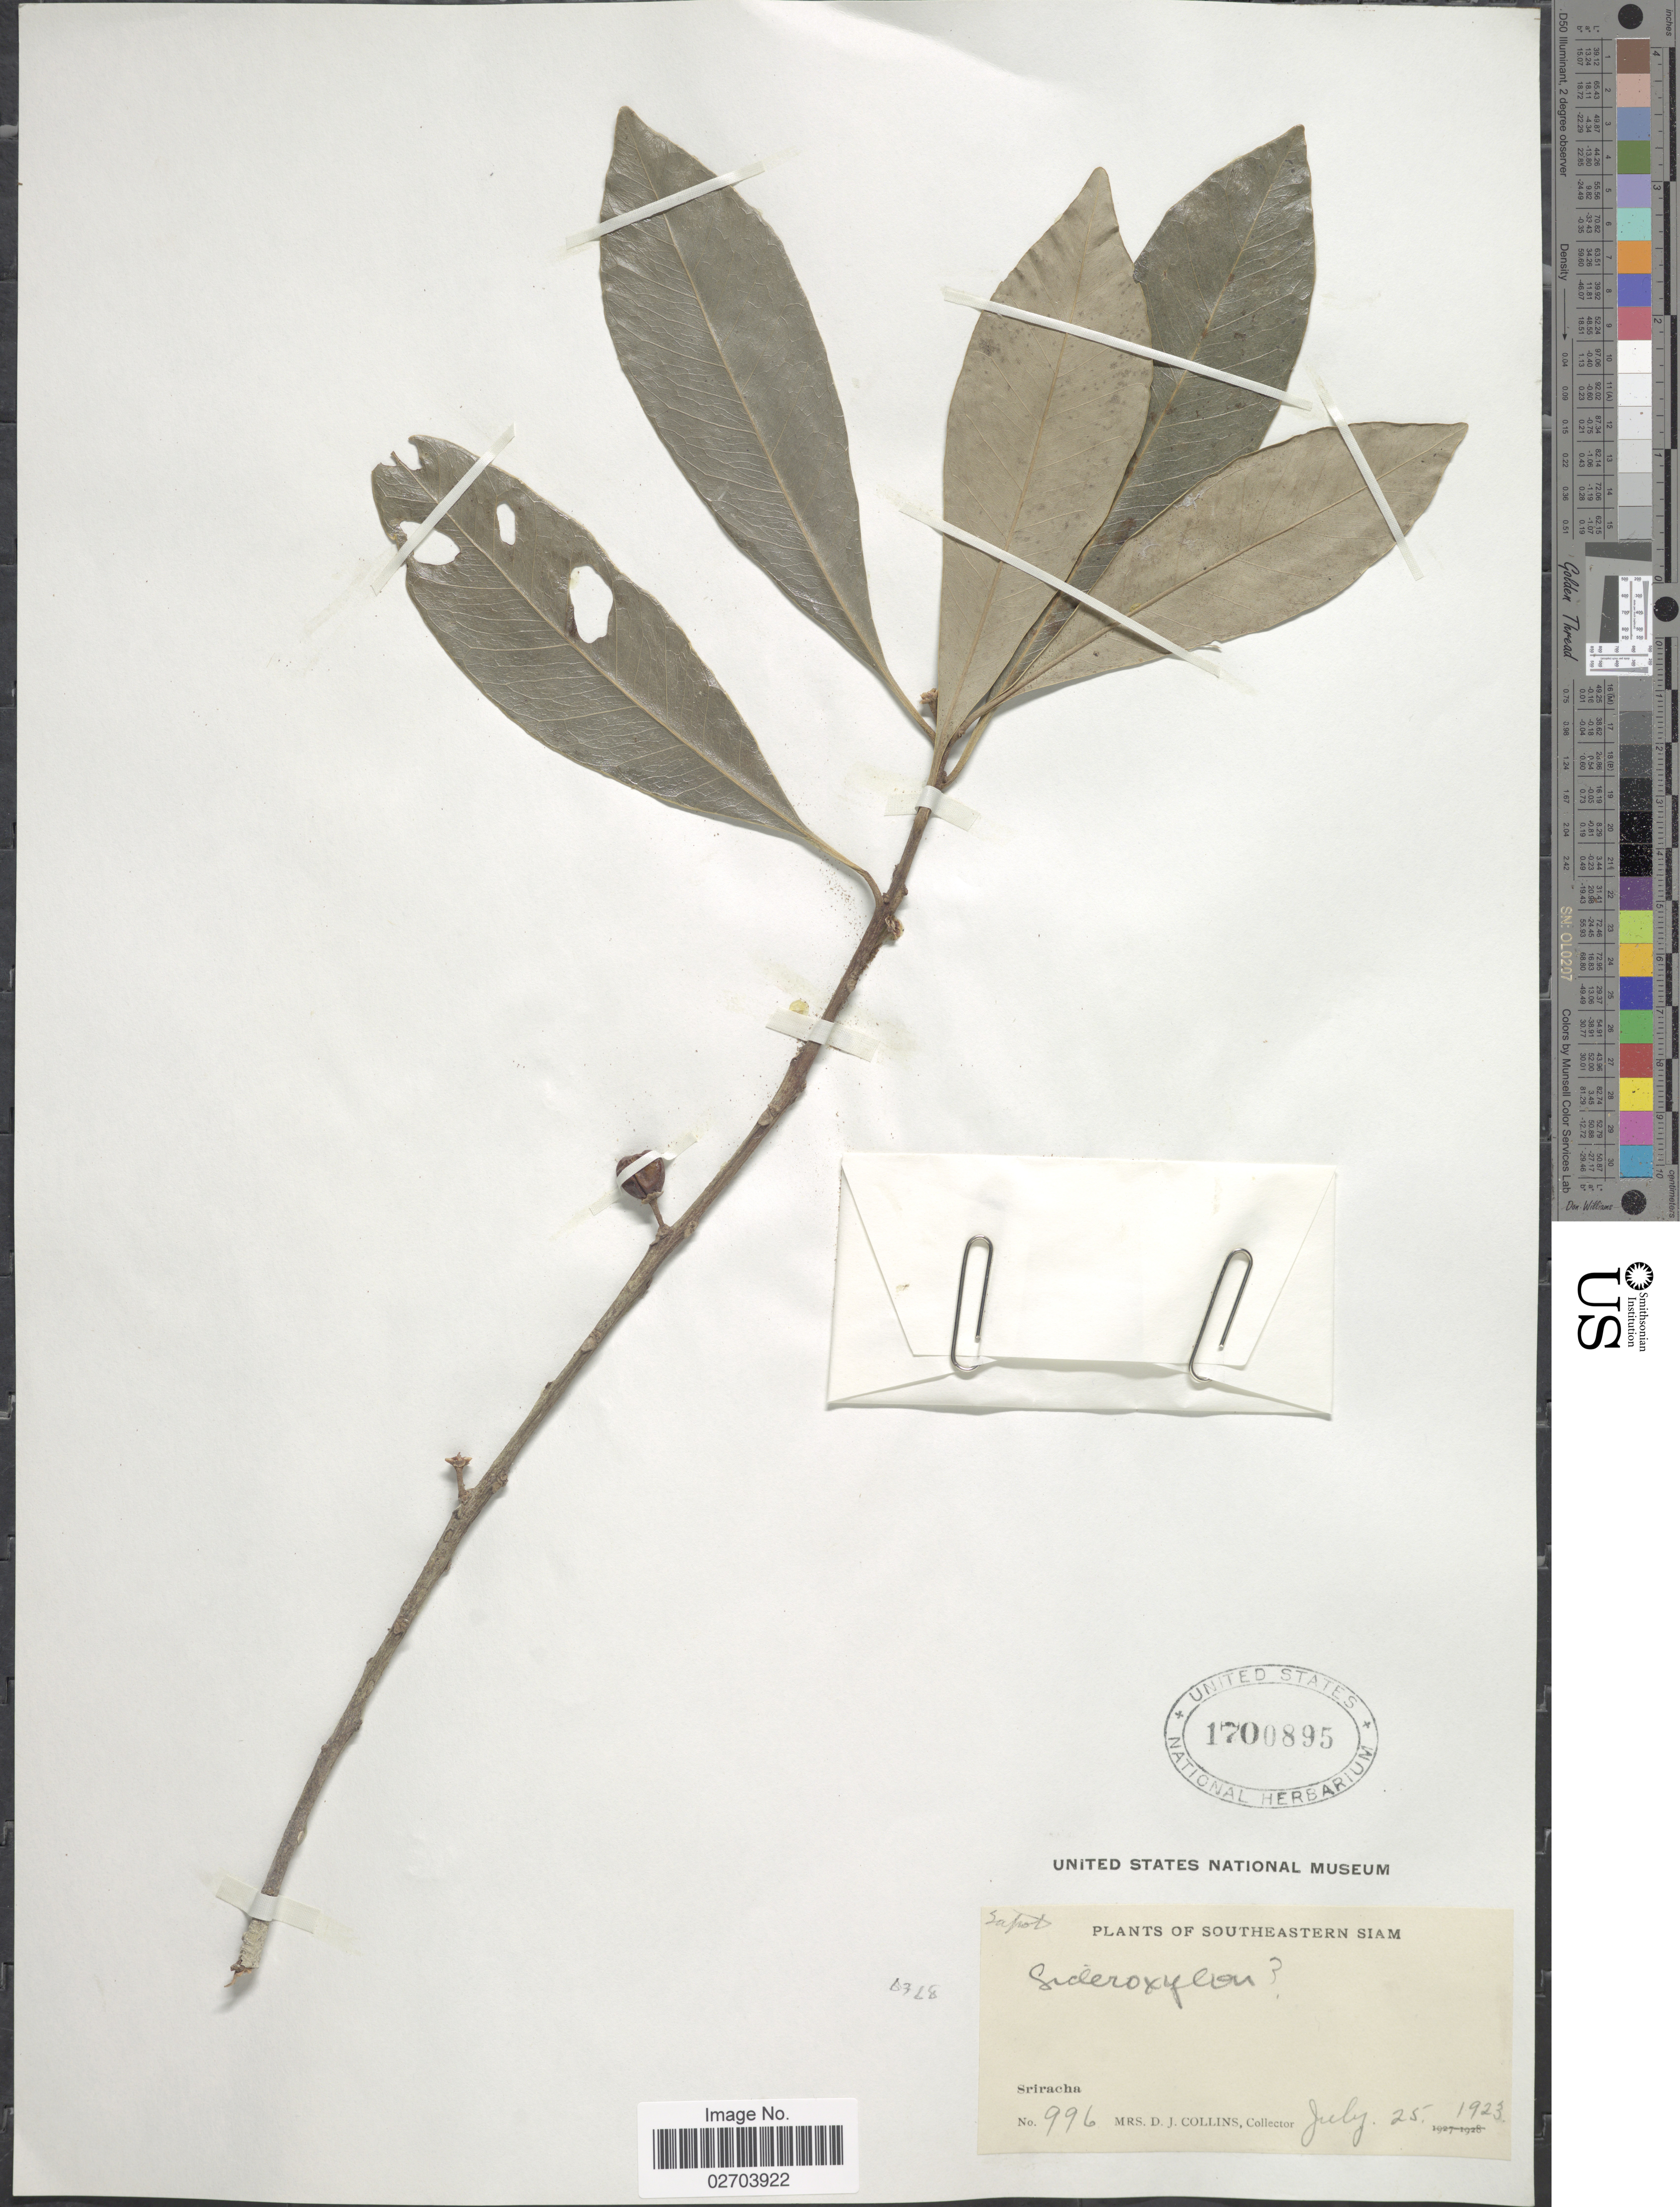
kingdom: Plantae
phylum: Tracheophyta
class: Magnoliopsida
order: Ericales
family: Sapotaceae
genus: Sideroxylon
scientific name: Sideroxylon sp.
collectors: J. Collins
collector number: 996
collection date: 1923-07-25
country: Thailand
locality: Southeastern Siam. Sriracha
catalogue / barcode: US 1700895